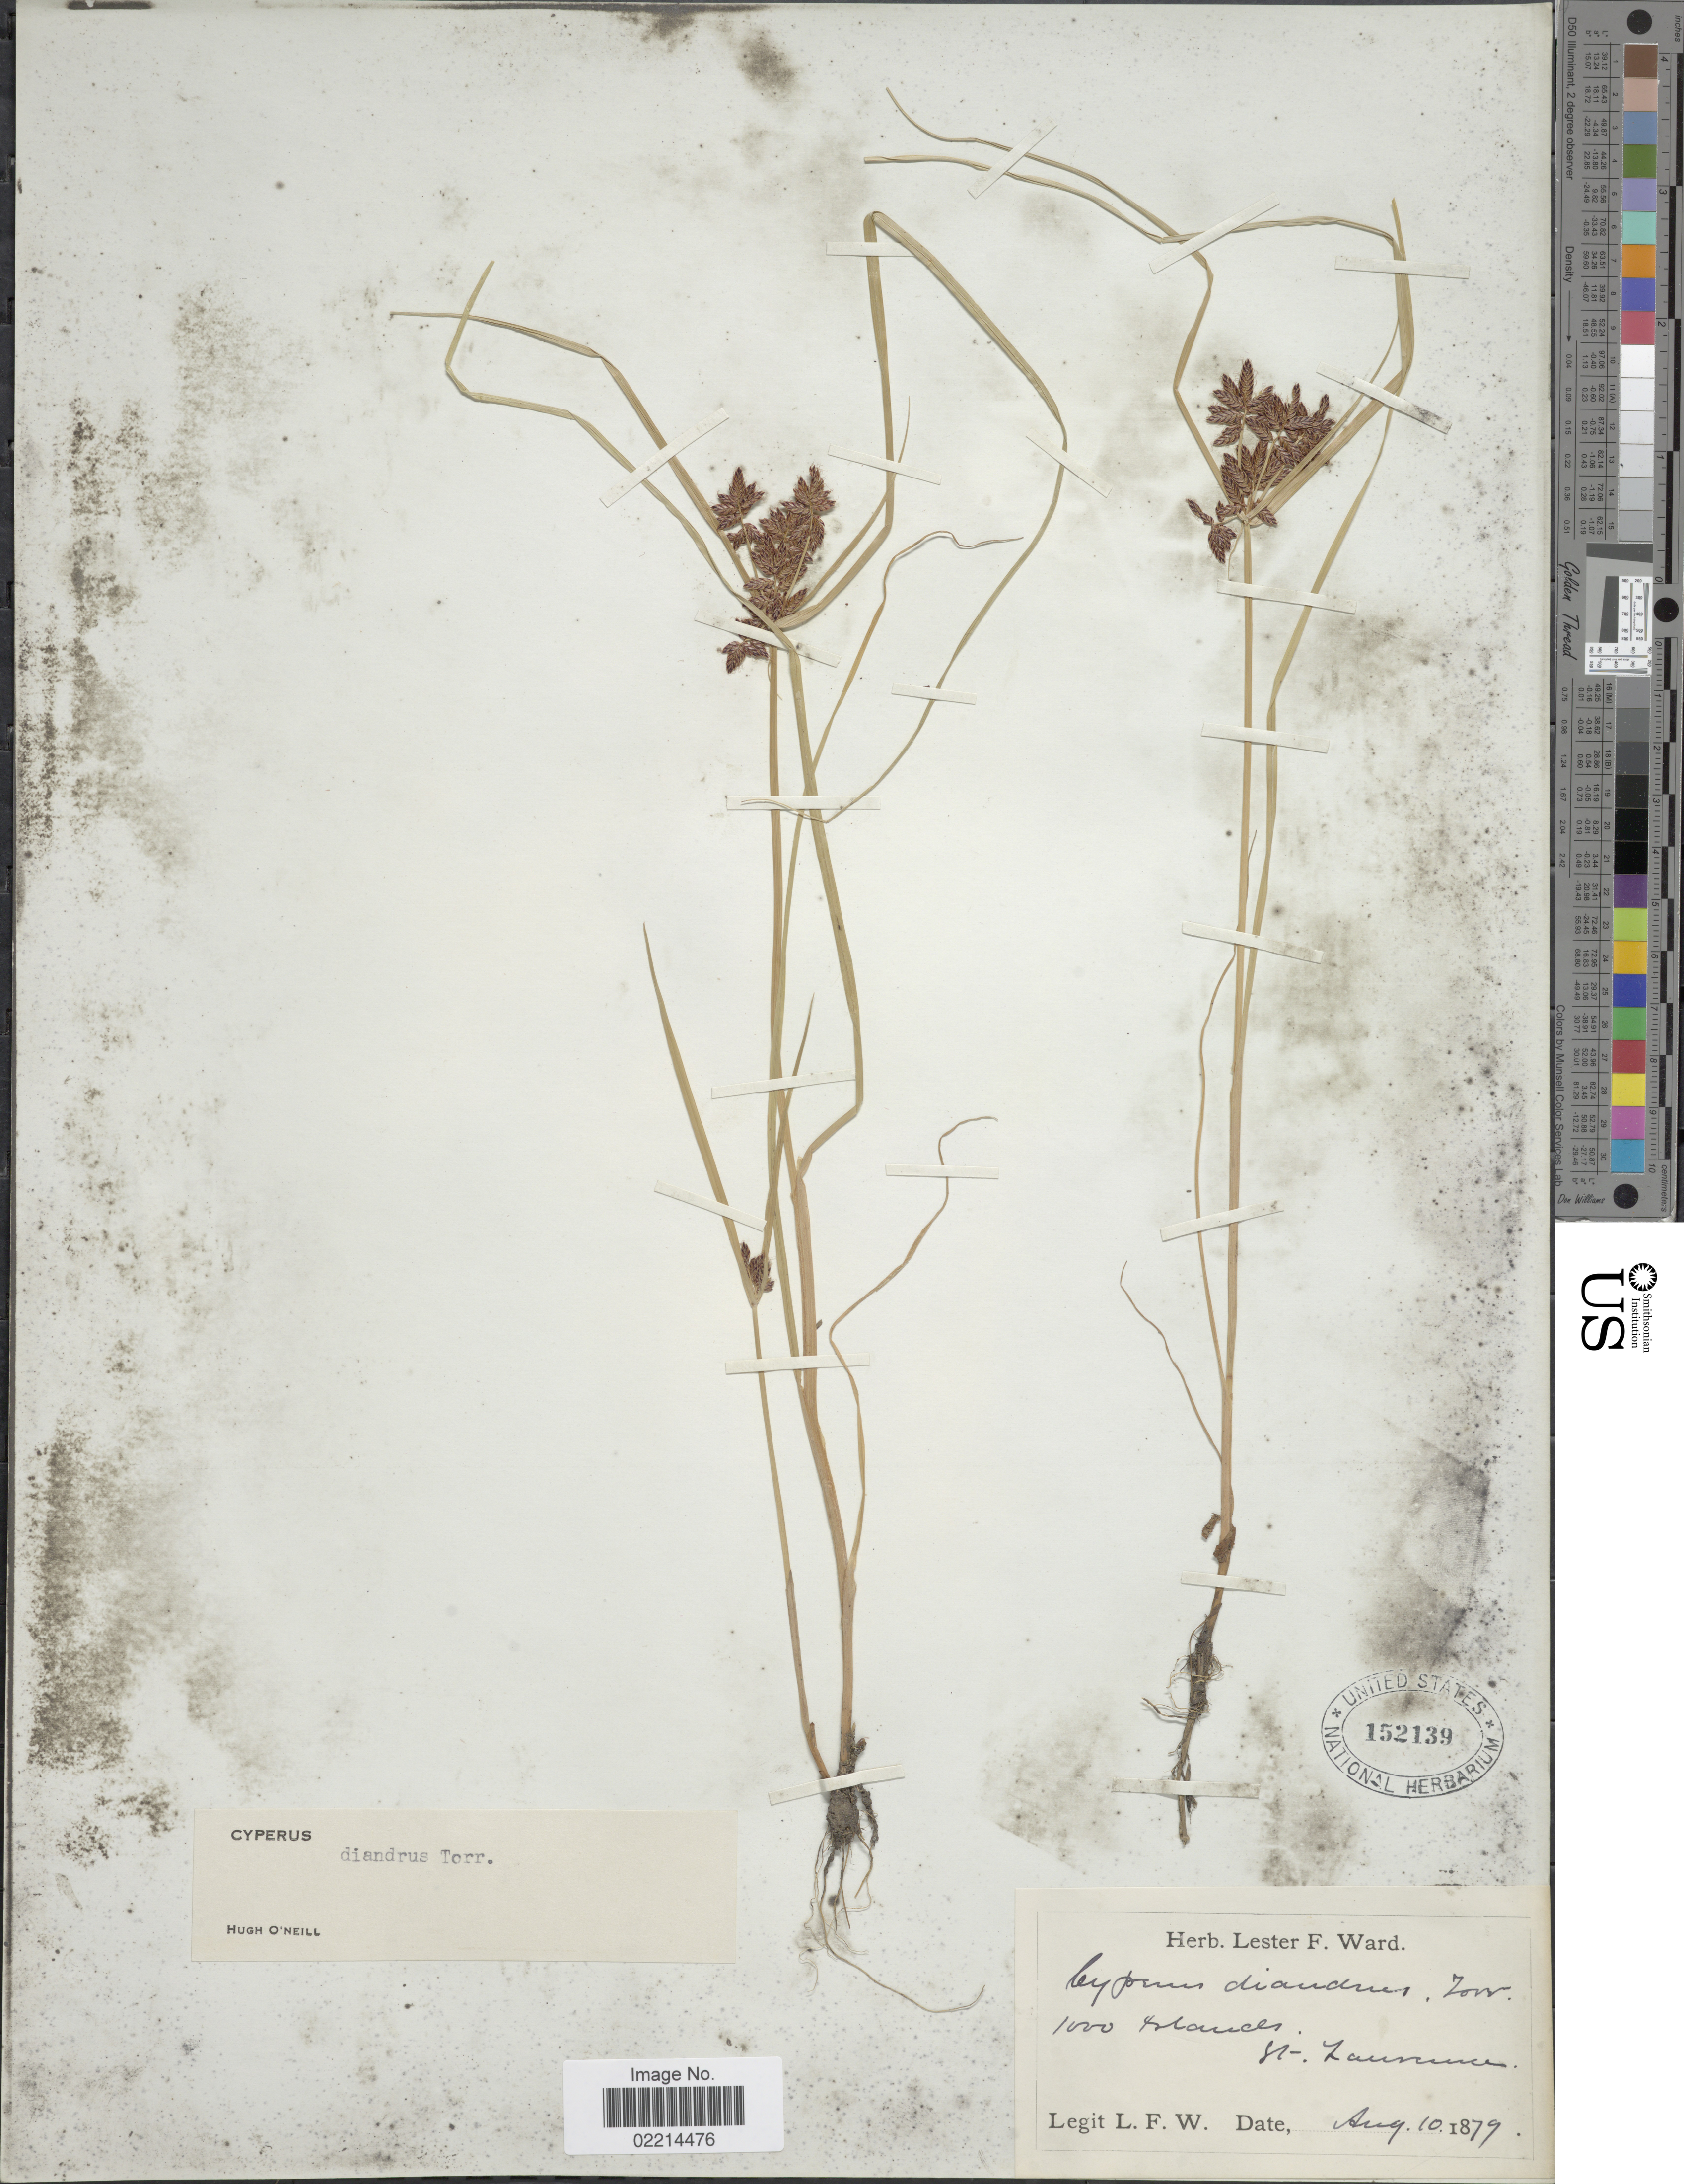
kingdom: Plantae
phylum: Tracheophyta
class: Liliopsida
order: Poales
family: Cyperaceae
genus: Cyperus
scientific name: Cyperus diandrus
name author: Torr.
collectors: L. F. Ward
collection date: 1879-08-10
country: United States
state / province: New York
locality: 1000 Islands, St. Lawrence. [US / Canada border]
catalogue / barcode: US 152139